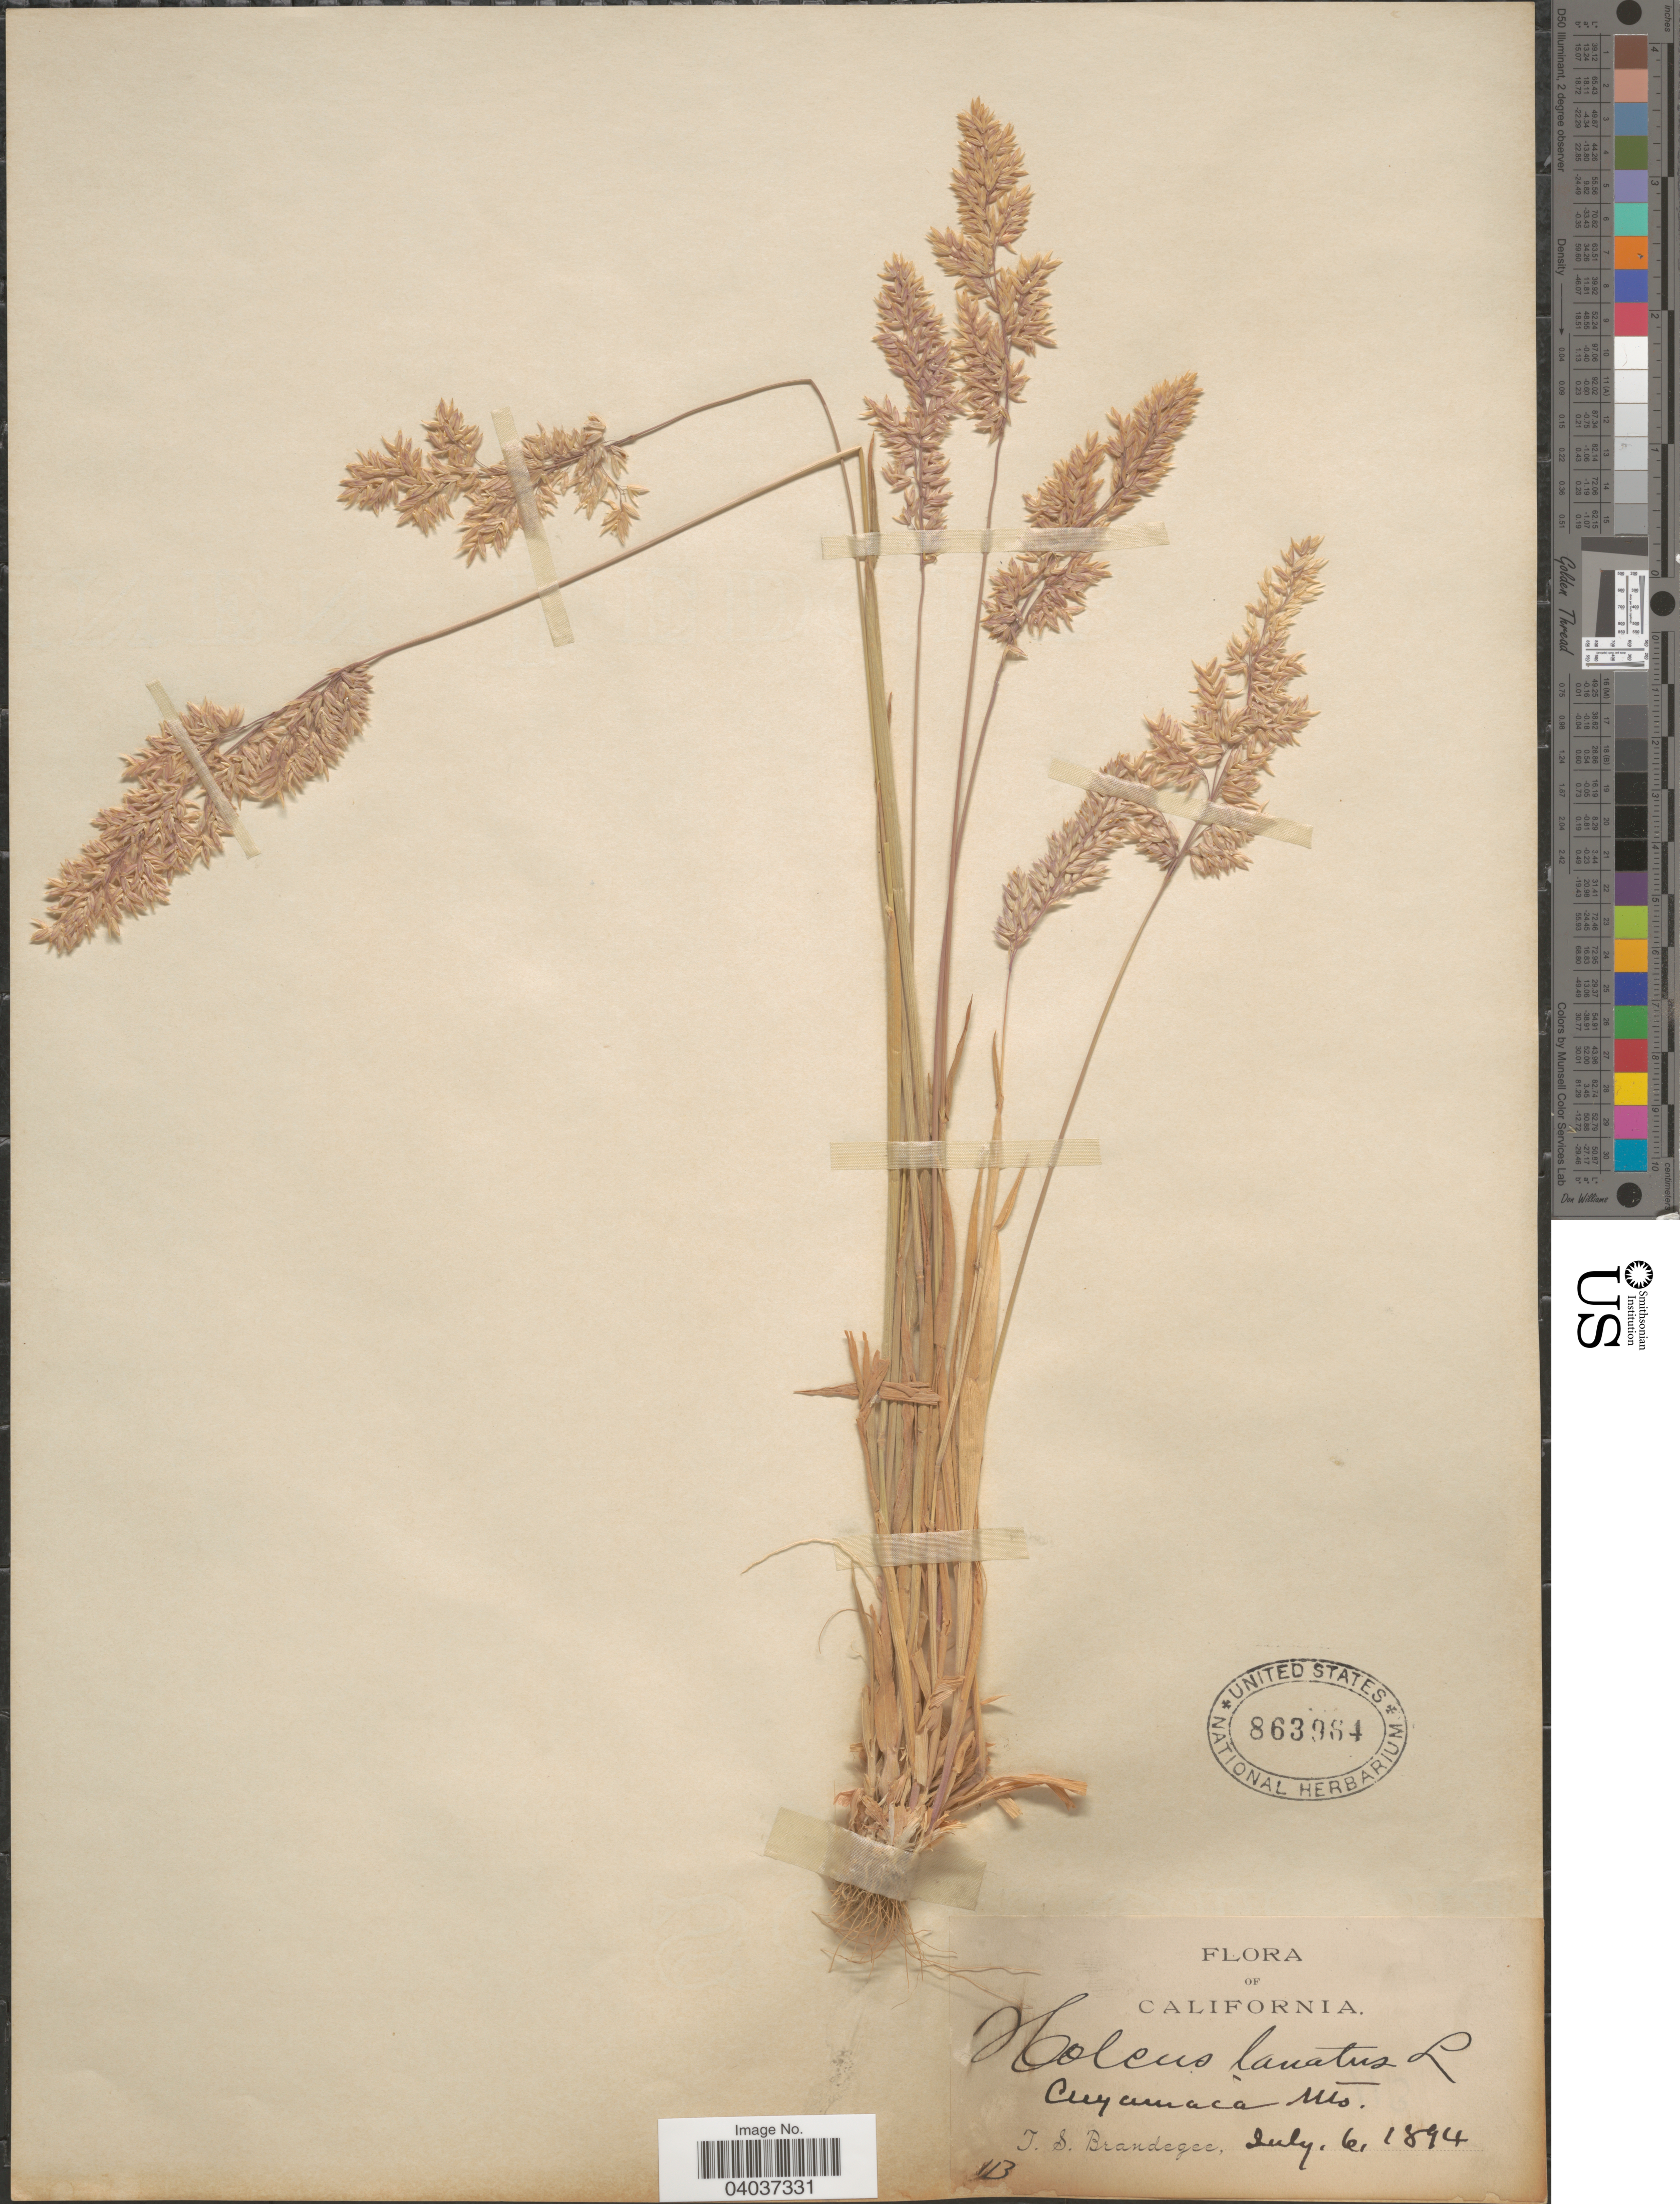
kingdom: Plantae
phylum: Tracheophyta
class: Liliopsida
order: Poales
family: Poaceae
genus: Holcus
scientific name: Holcus lanatus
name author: L.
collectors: T. S. Brandegee (herbarium)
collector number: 113*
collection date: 1894-07-06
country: United States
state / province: California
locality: Cuyamaca Mts.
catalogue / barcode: US 863964